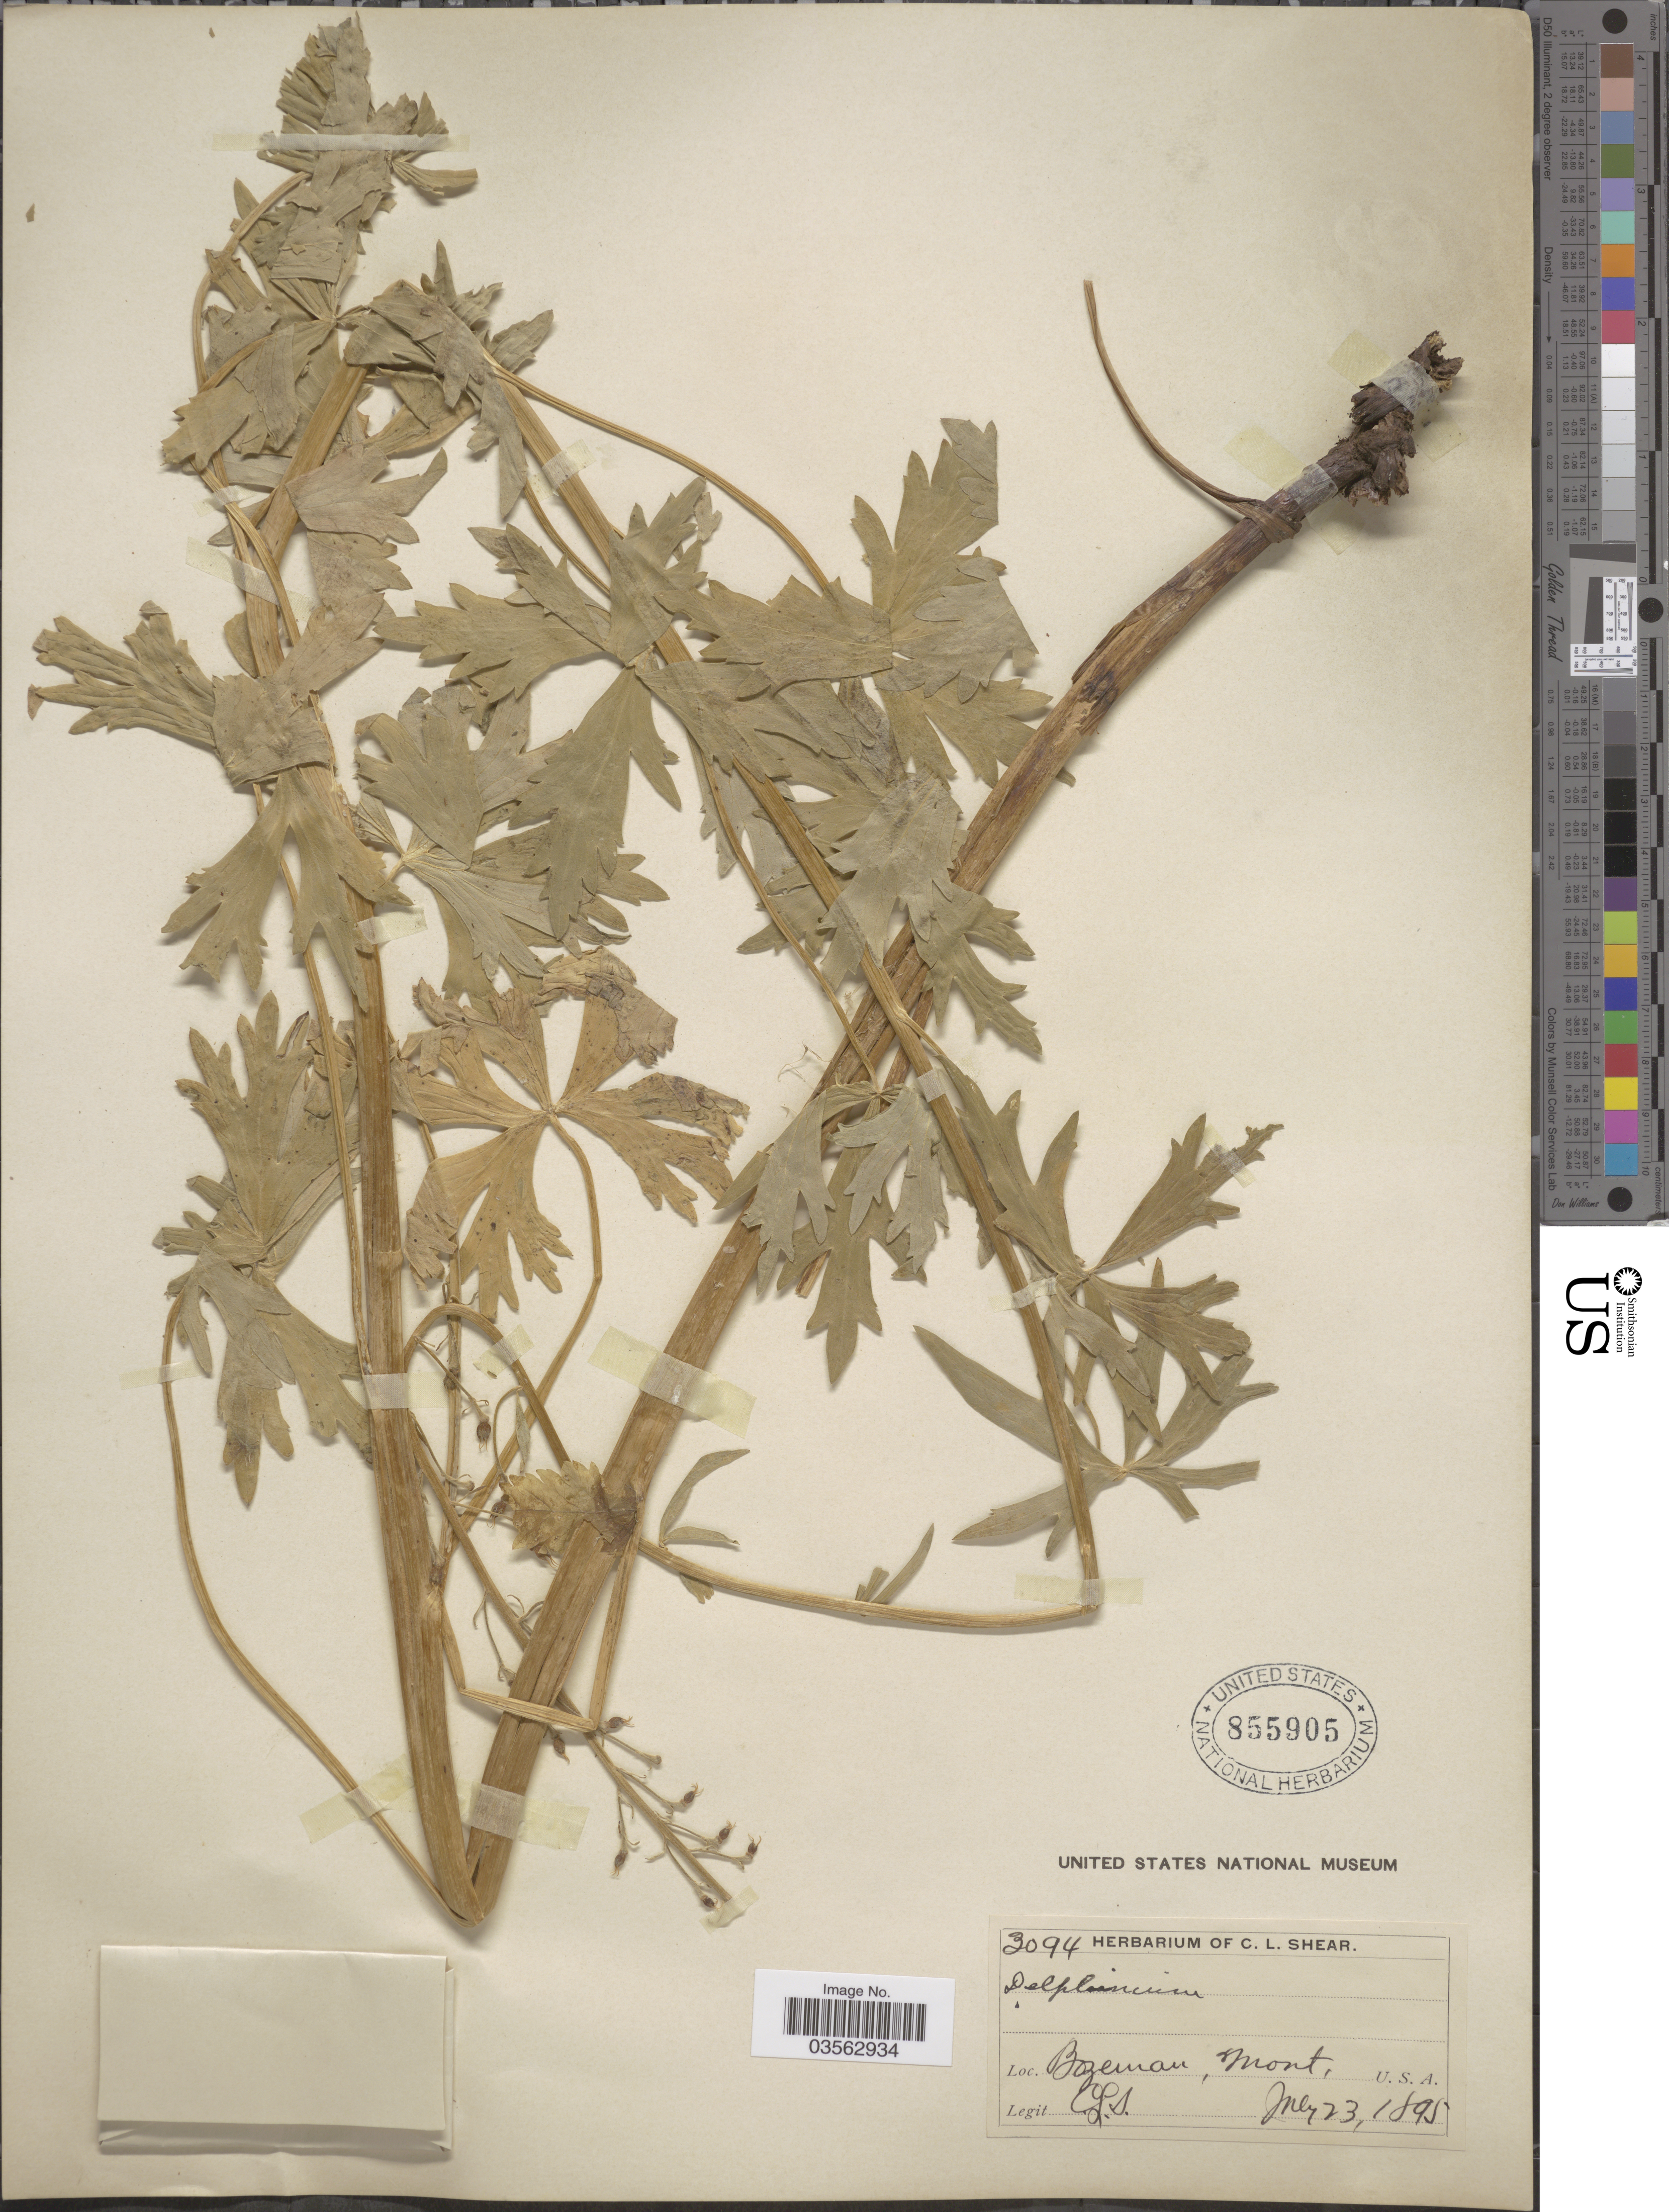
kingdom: Plantae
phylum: Tracheophyta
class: Magnoliopsida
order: Ranunculales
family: Ranunculaceae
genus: Delphinium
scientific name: Delphinium cucullatum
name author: E. Nelson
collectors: C. L. Shear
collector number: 3094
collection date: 1895-07-23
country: United States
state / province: Montana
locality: Bozeman.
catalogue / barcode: US 855905